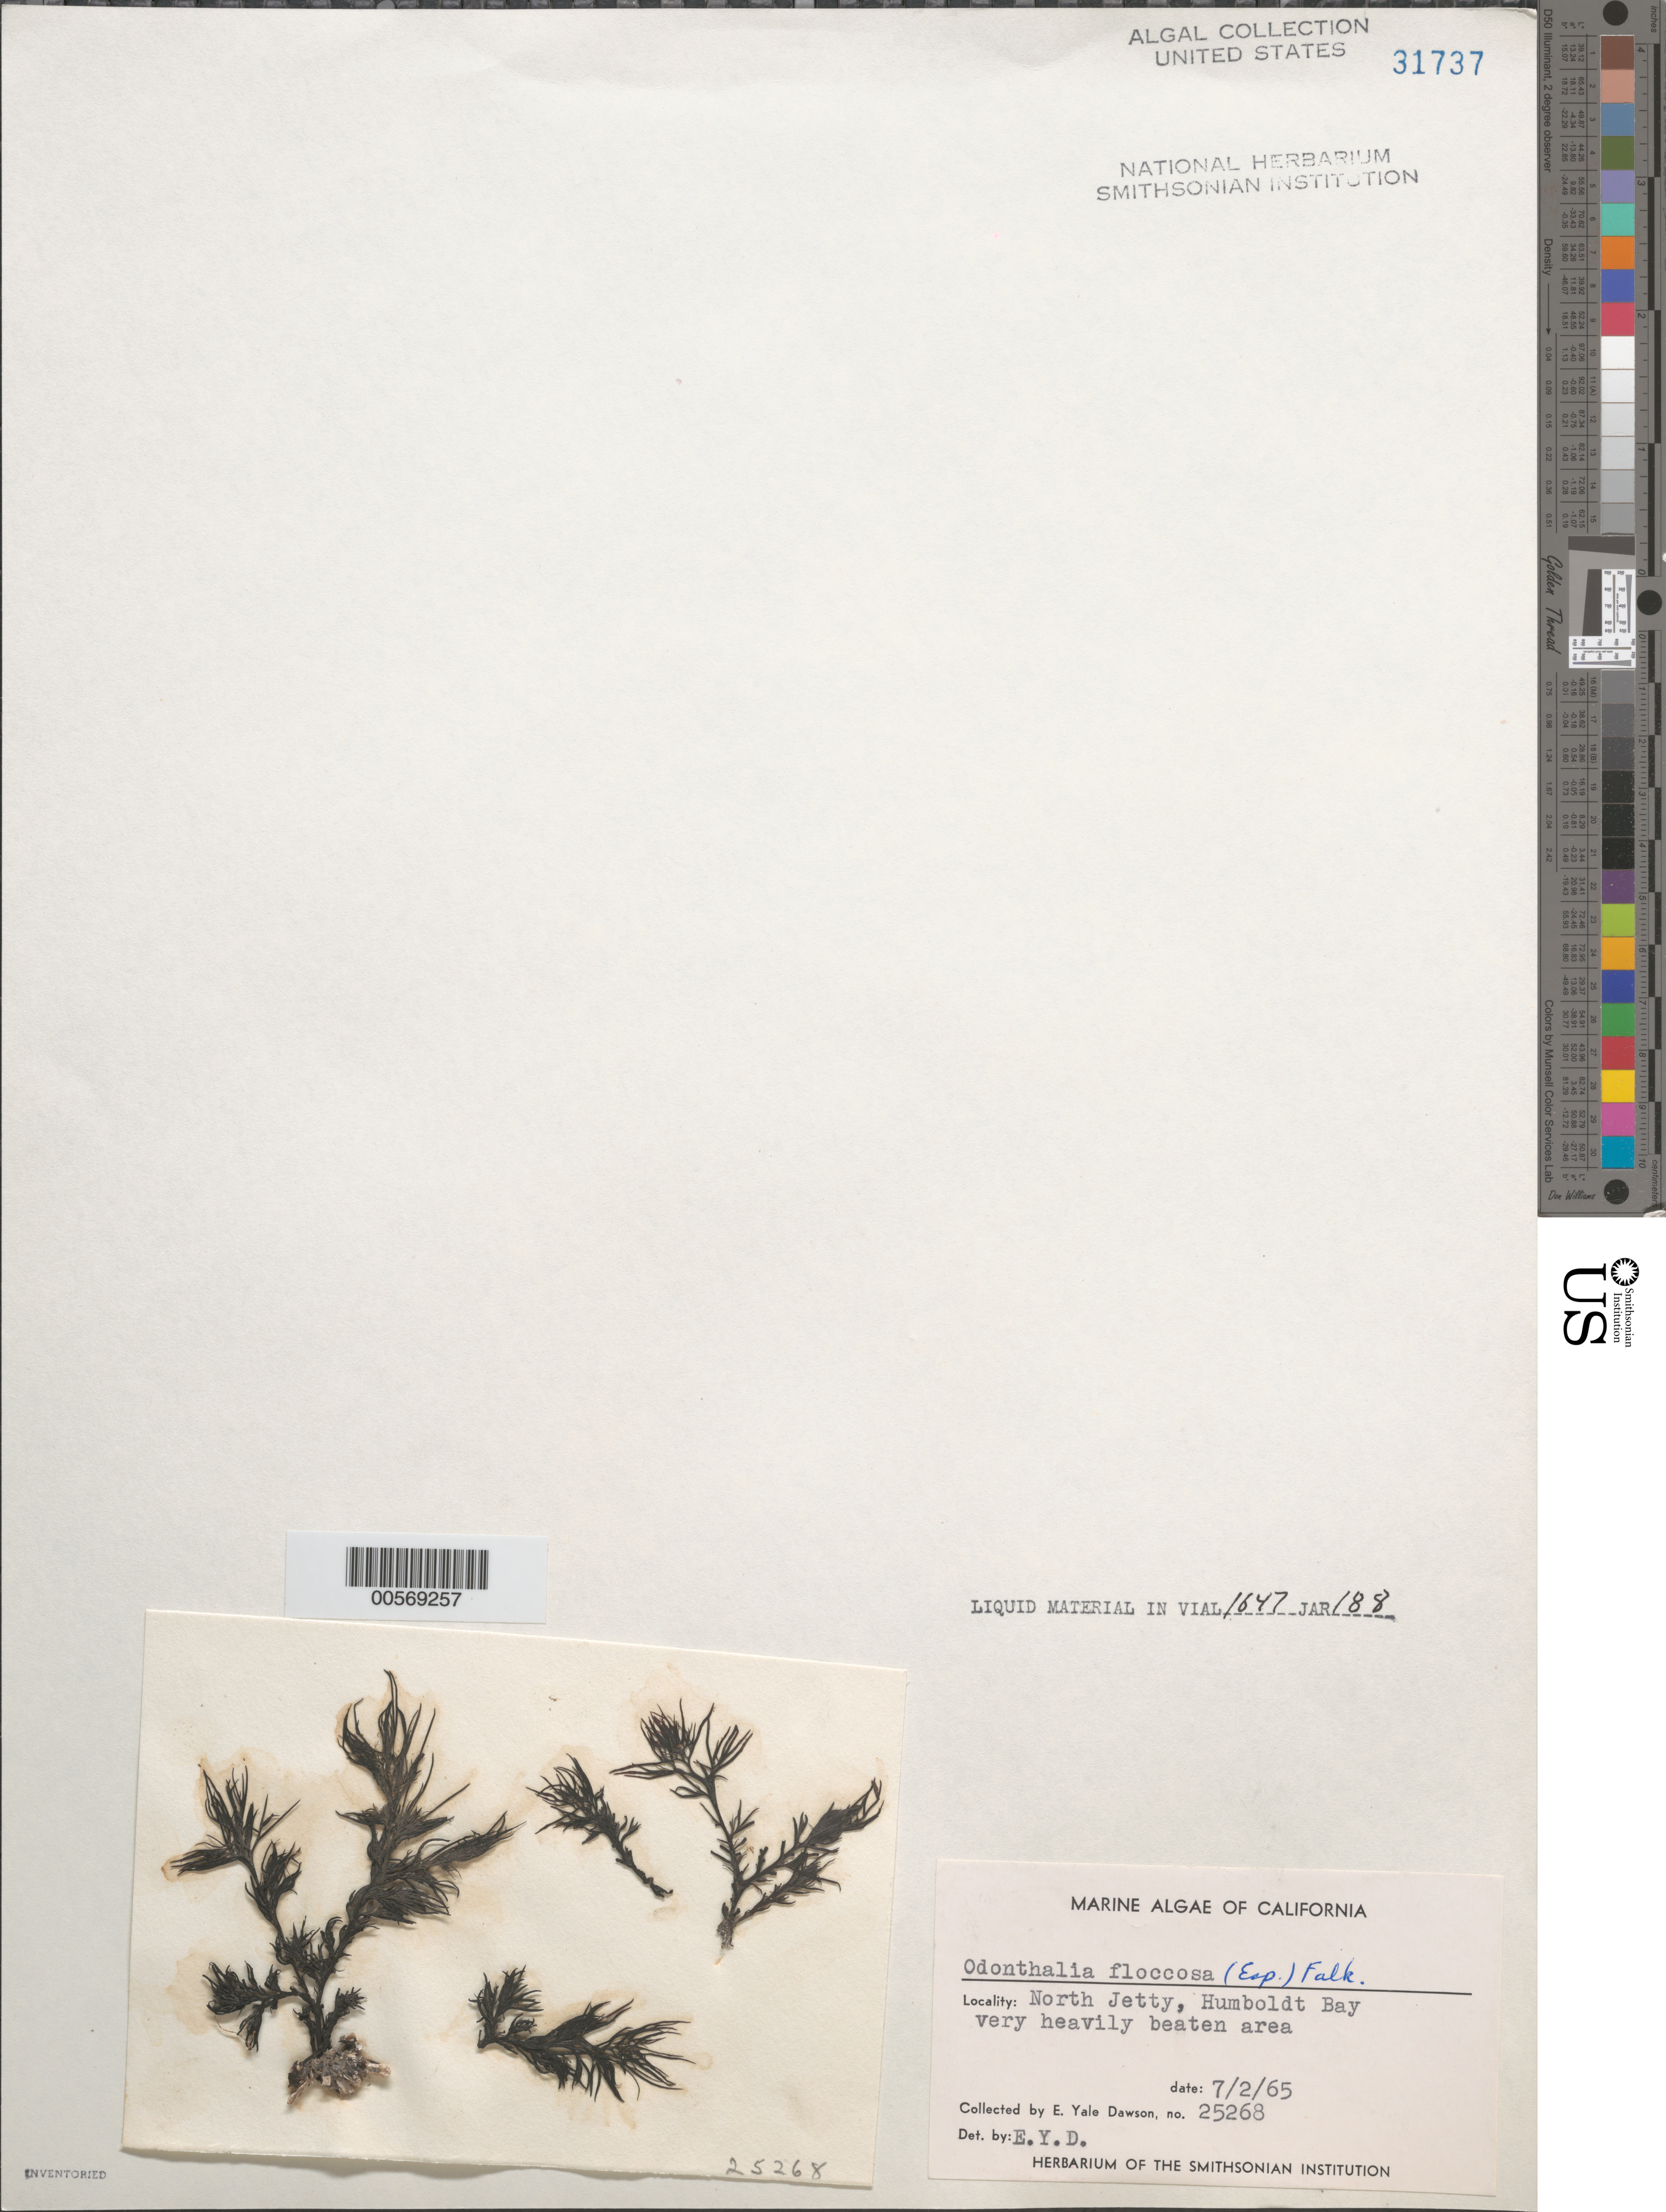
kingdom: Plantae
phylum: Rhodophyta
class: Florideophyceae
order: Ceramiales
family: Rhodomelaceae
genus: Odonthalia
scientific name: Odonthalia floccosa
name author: (Esper) Falkenb.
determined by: Dawson, E. Y.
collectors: E. Y. Dawson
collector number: EYD 25268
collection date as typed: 02 Jul 1965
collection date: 1965-07-02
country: United States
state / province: California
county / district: Humboldt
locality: Humboldt Bay, North Jetty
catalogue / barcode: US 31737